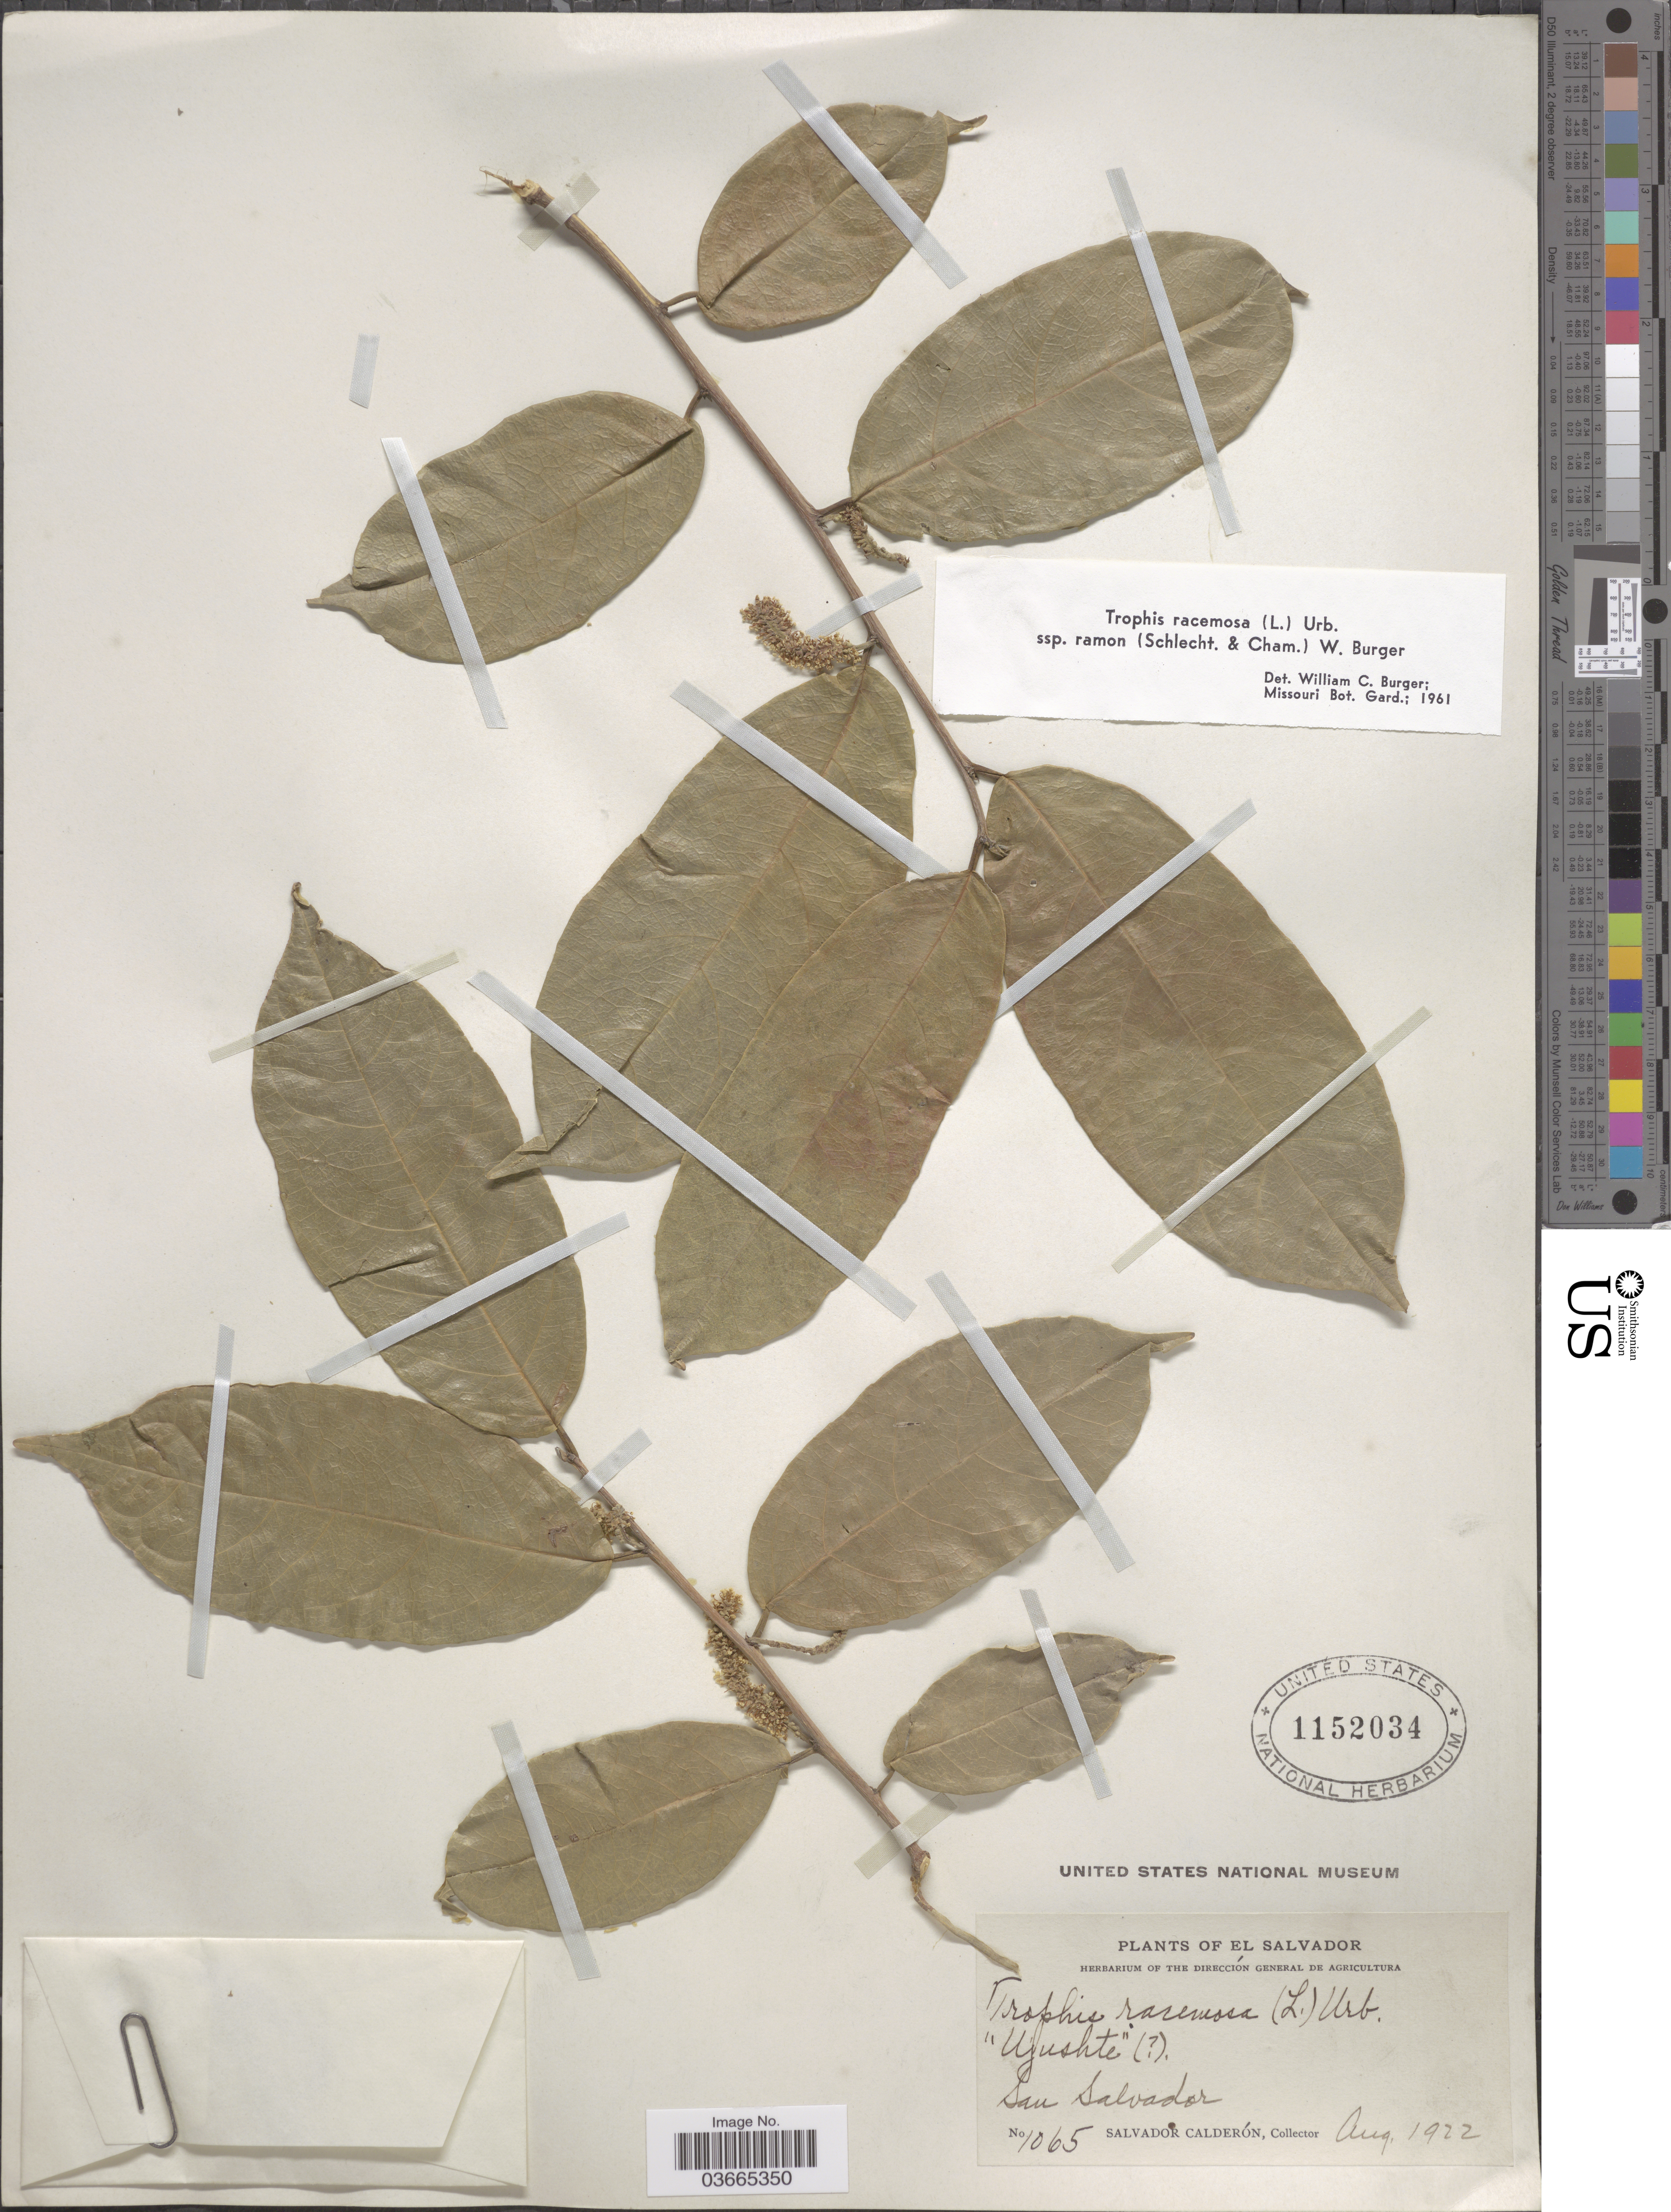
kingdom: Plantae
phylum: Tracheophyta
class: Magnoliopsida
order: Rosales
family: Moraceae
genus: Trophis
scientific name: Trophis racemosa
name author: (L.) Urb.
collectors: S. Calderón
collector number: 1065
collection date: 1922-08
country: El Salvador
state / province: San Salvador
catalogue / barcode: US 1152034